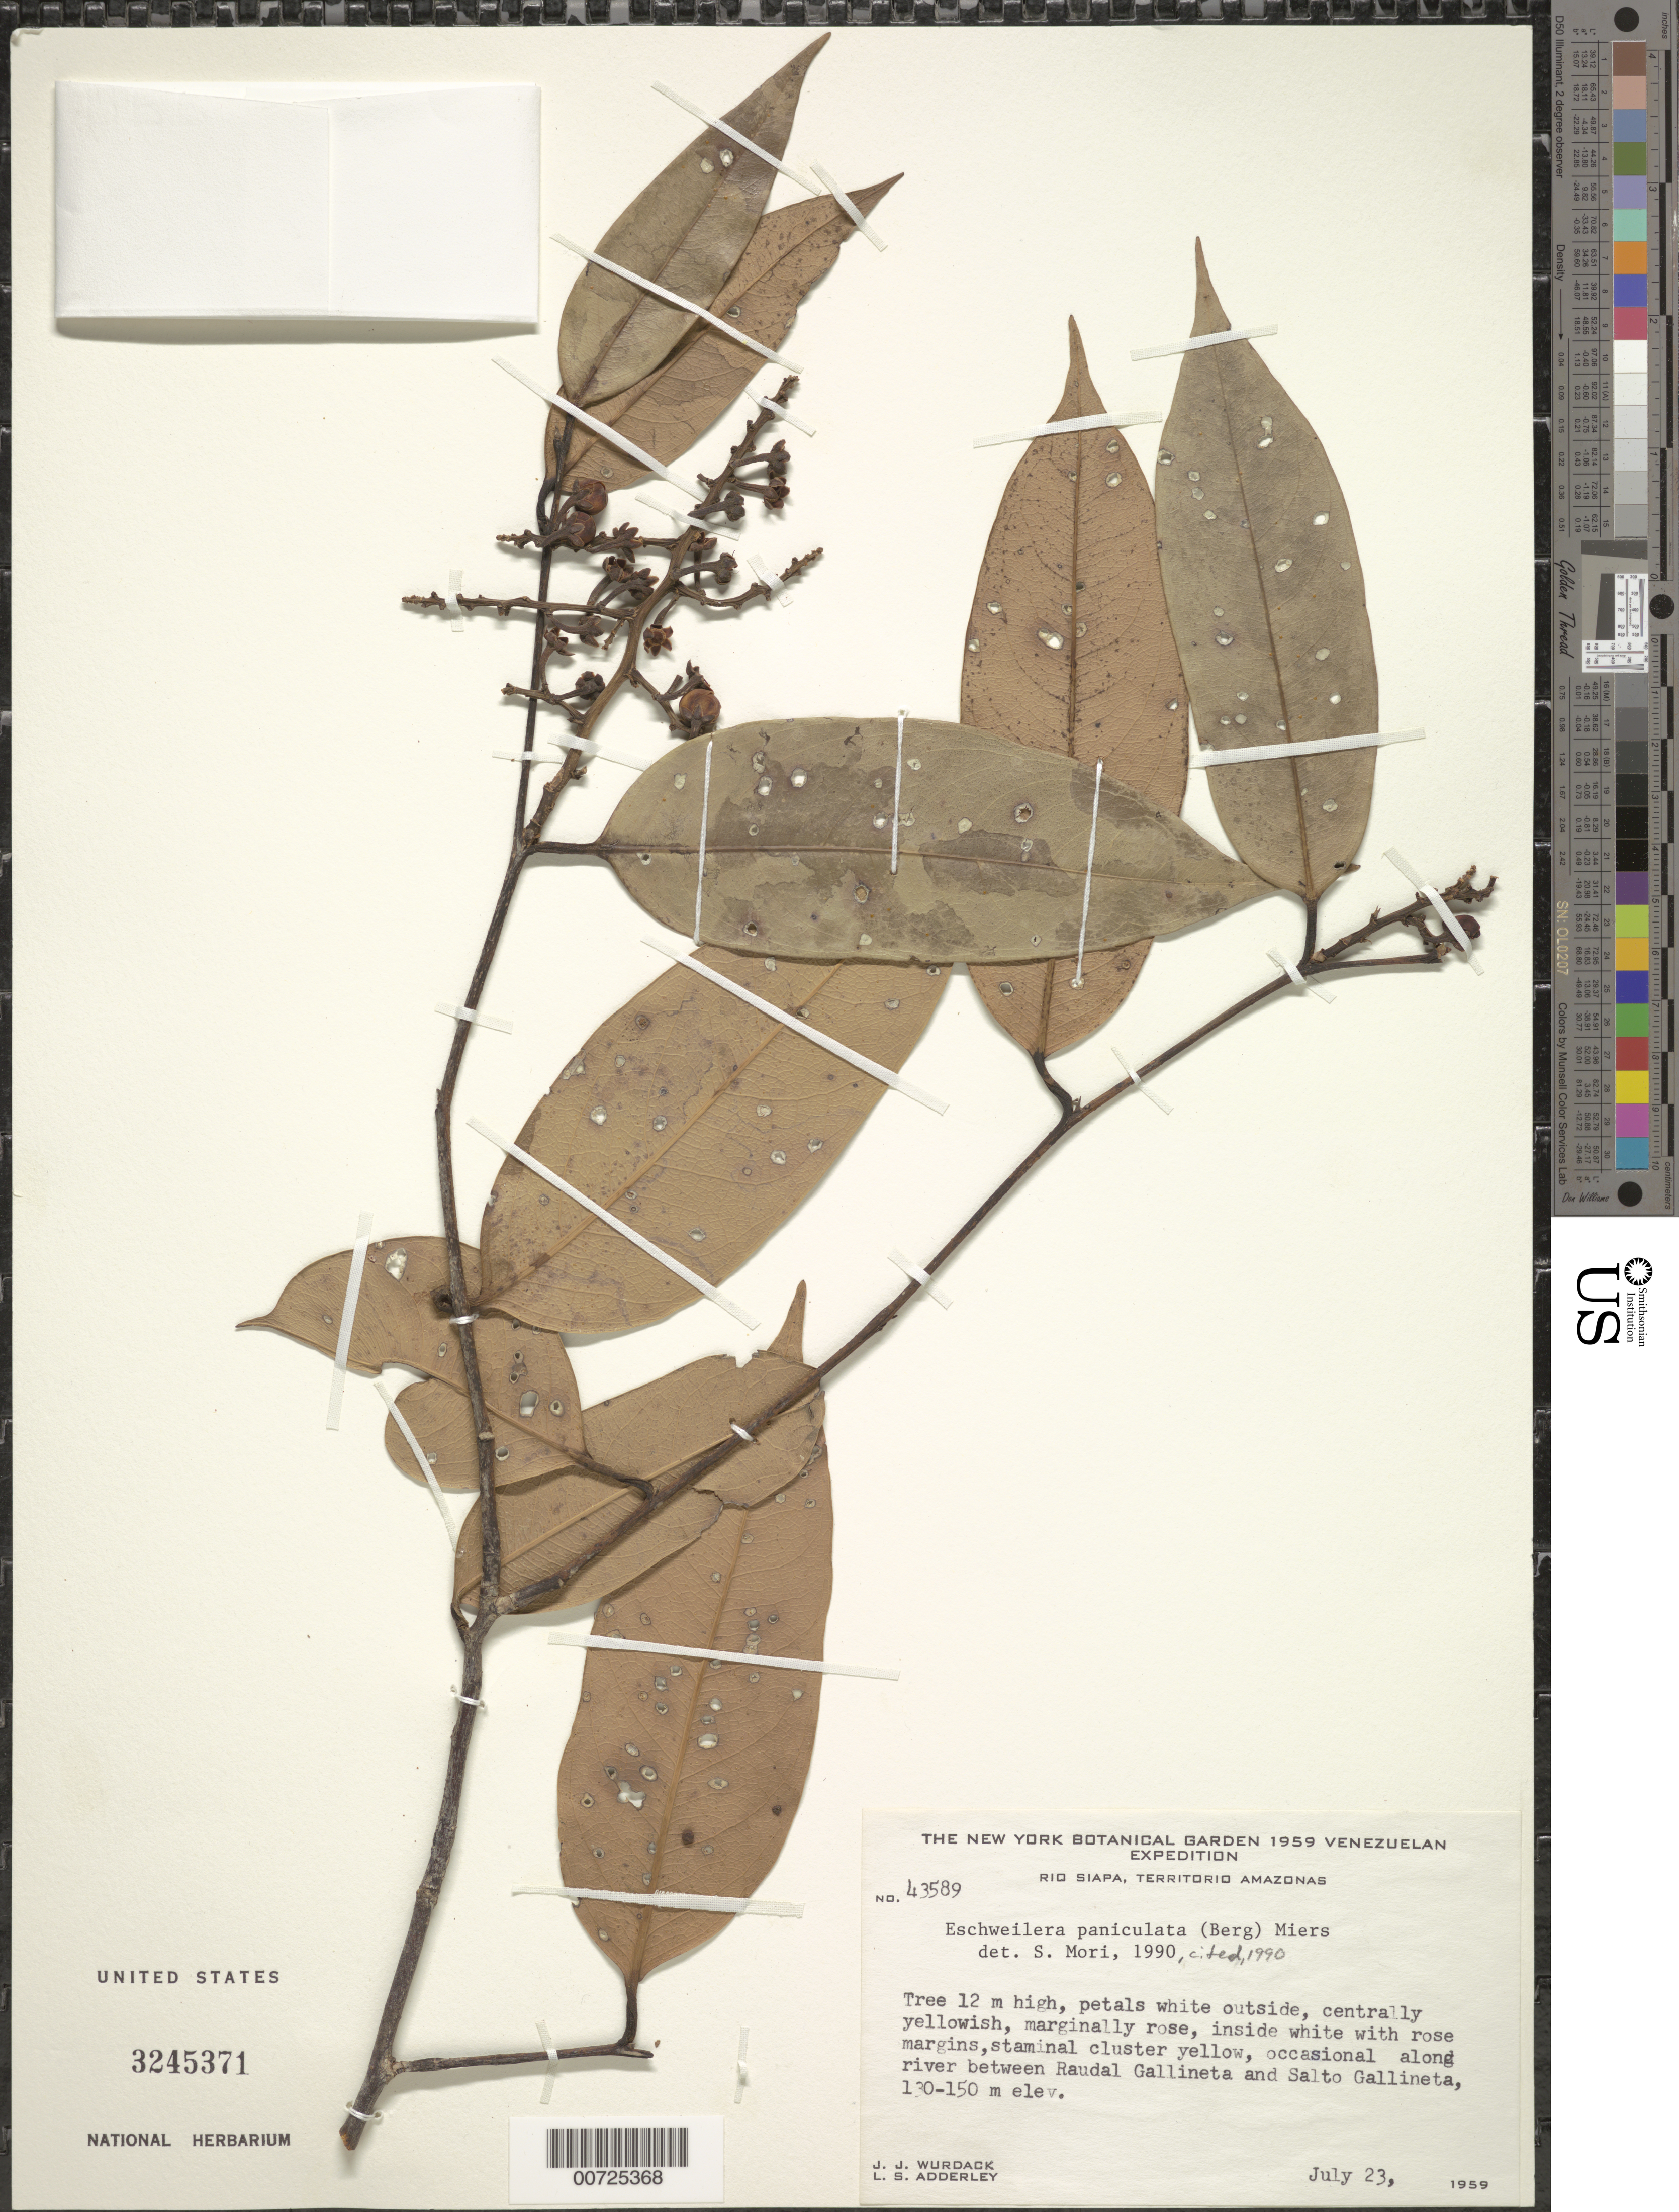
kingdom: Plantae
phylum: Tracheophyta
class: Magnoliopsida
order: Ericales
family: Lecythidaceae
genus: Eschweilera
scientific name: Eschweilera paniculata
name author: (O. Berg) Miers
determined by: Mori, Scott A.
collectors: J. J. Wurdack & L. S. Adderley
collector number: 43589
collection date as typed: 23-Jul-59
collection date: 1959-07-23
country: Venezuela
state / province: Amazonas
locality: Raudal Gallineta and Salto Gallineta, between; 110-130 river km. from mouth of Río Siapa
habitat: Along river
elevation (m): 130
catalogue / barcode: US 3245371